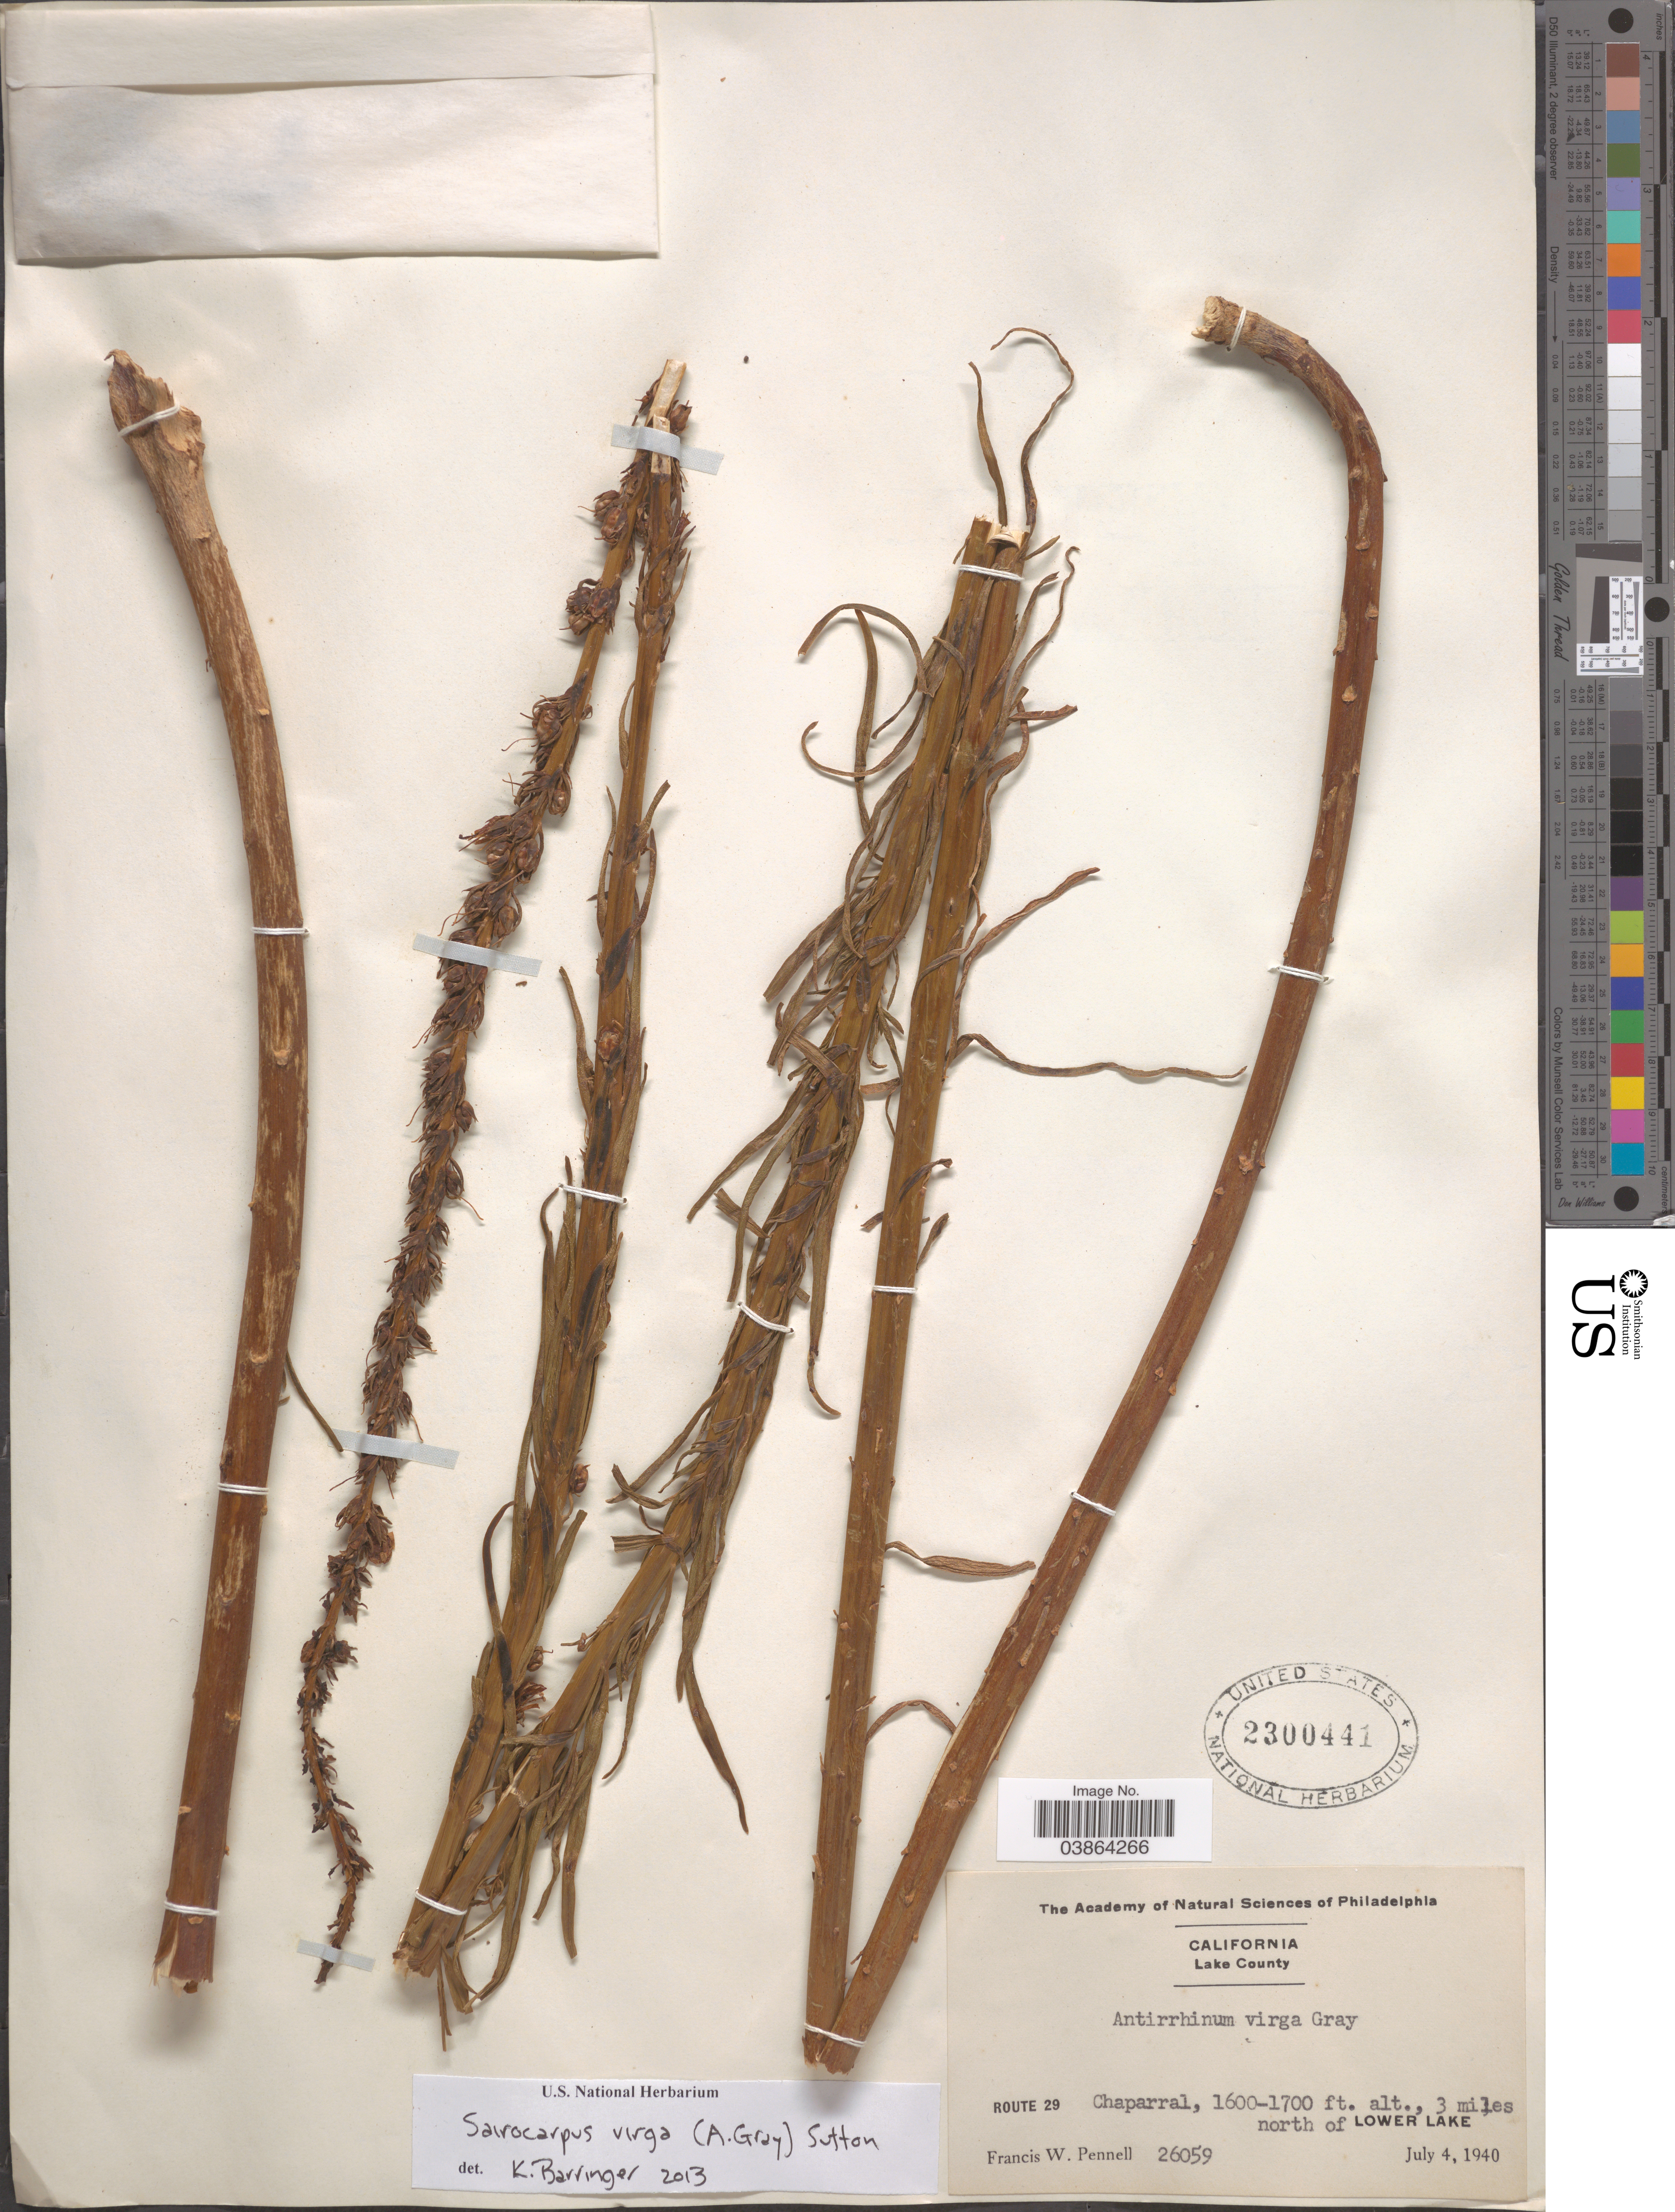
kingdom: Plantae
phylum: Tracheophyta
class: Magnoliopsida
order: Lamiales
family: Plantaginaceae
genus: Sairocarpus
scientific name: Sairocarpus virga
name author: (A. Gray) D.A. Sutton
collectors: F. W. Pennell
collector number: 26059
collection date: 1940-07-04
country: United States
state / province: California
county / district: Lake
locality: Lake County. Route 29. Chaparral, 3 miles north of Lower Lake.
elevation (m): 488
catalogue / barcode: US 2300441